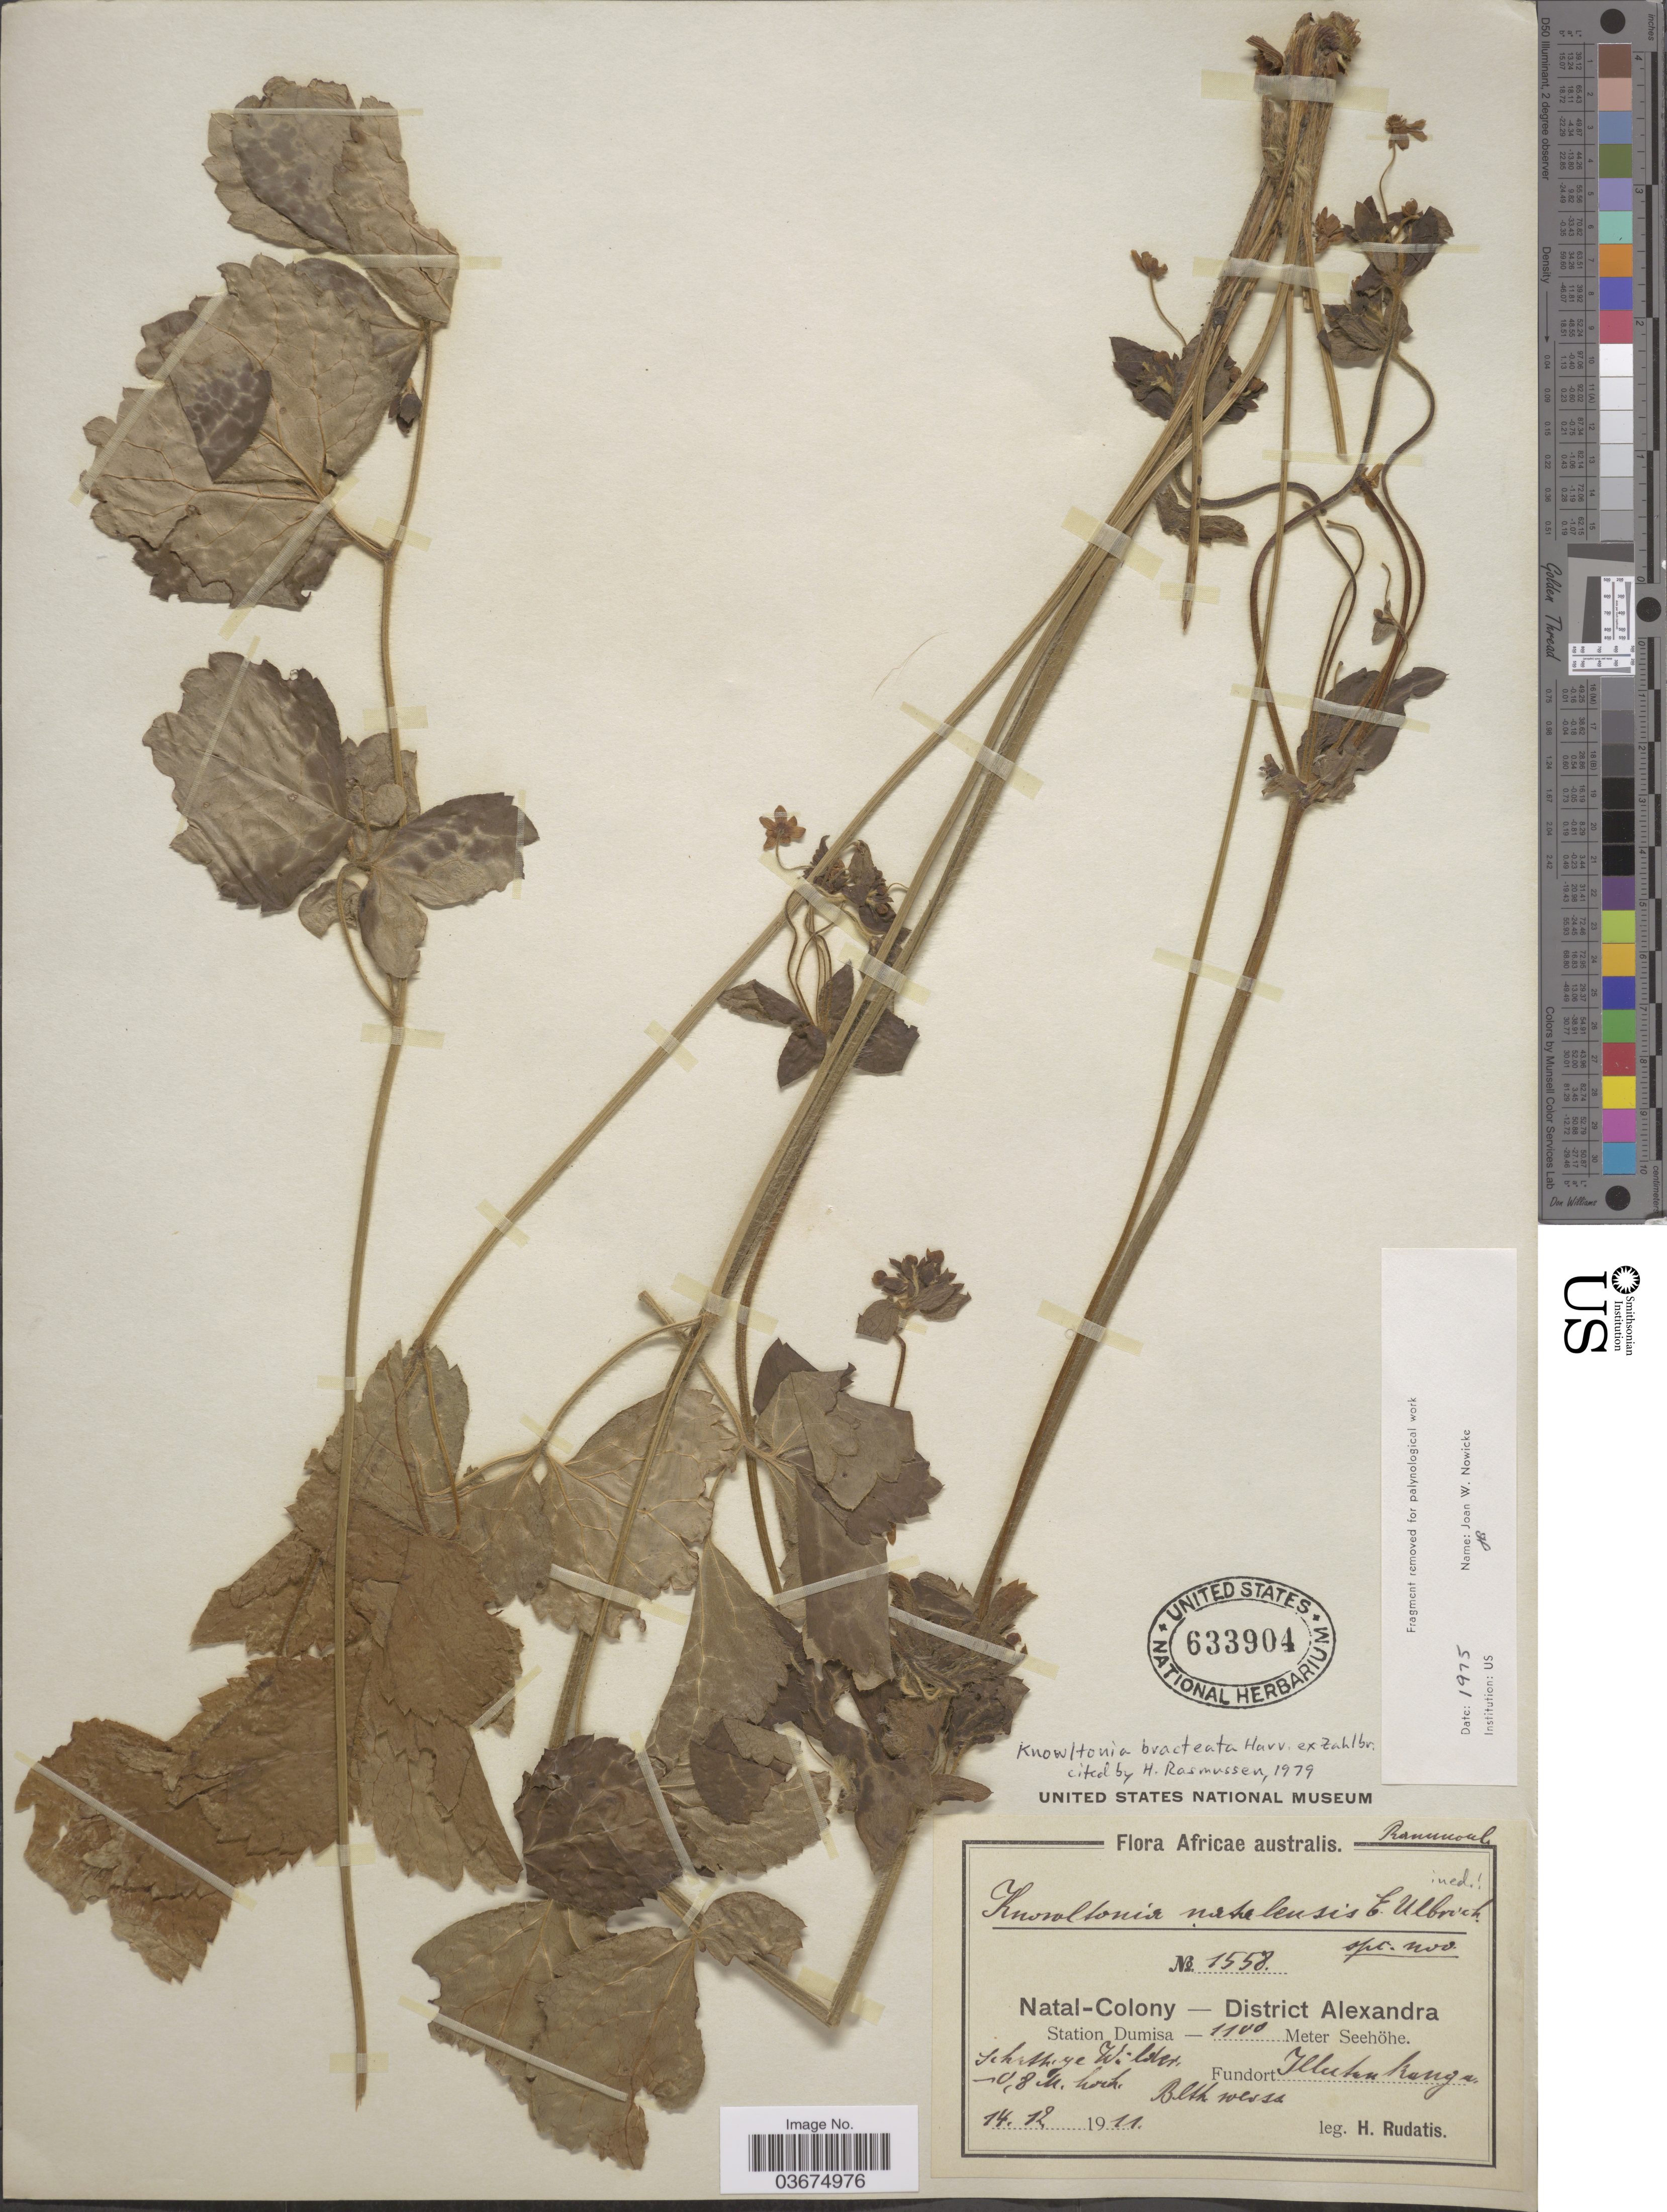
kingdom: Plantae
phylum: Tracheophyta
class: Magnoliopsida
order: Ranunculales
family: Ranunculaceae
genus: Knowltonia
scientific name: Knowltonia bracteata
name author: Harv. ex Zahlbr.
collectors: H. Rudatis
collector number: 1558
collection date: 1911-12-14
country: South Africa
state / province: KwaZulu-Natal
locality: Natal-Colony - District Alexandra. Station Dumisa. Fundort Illuteu kanga. [interpreted]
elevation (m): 1100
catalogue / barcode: US 633904